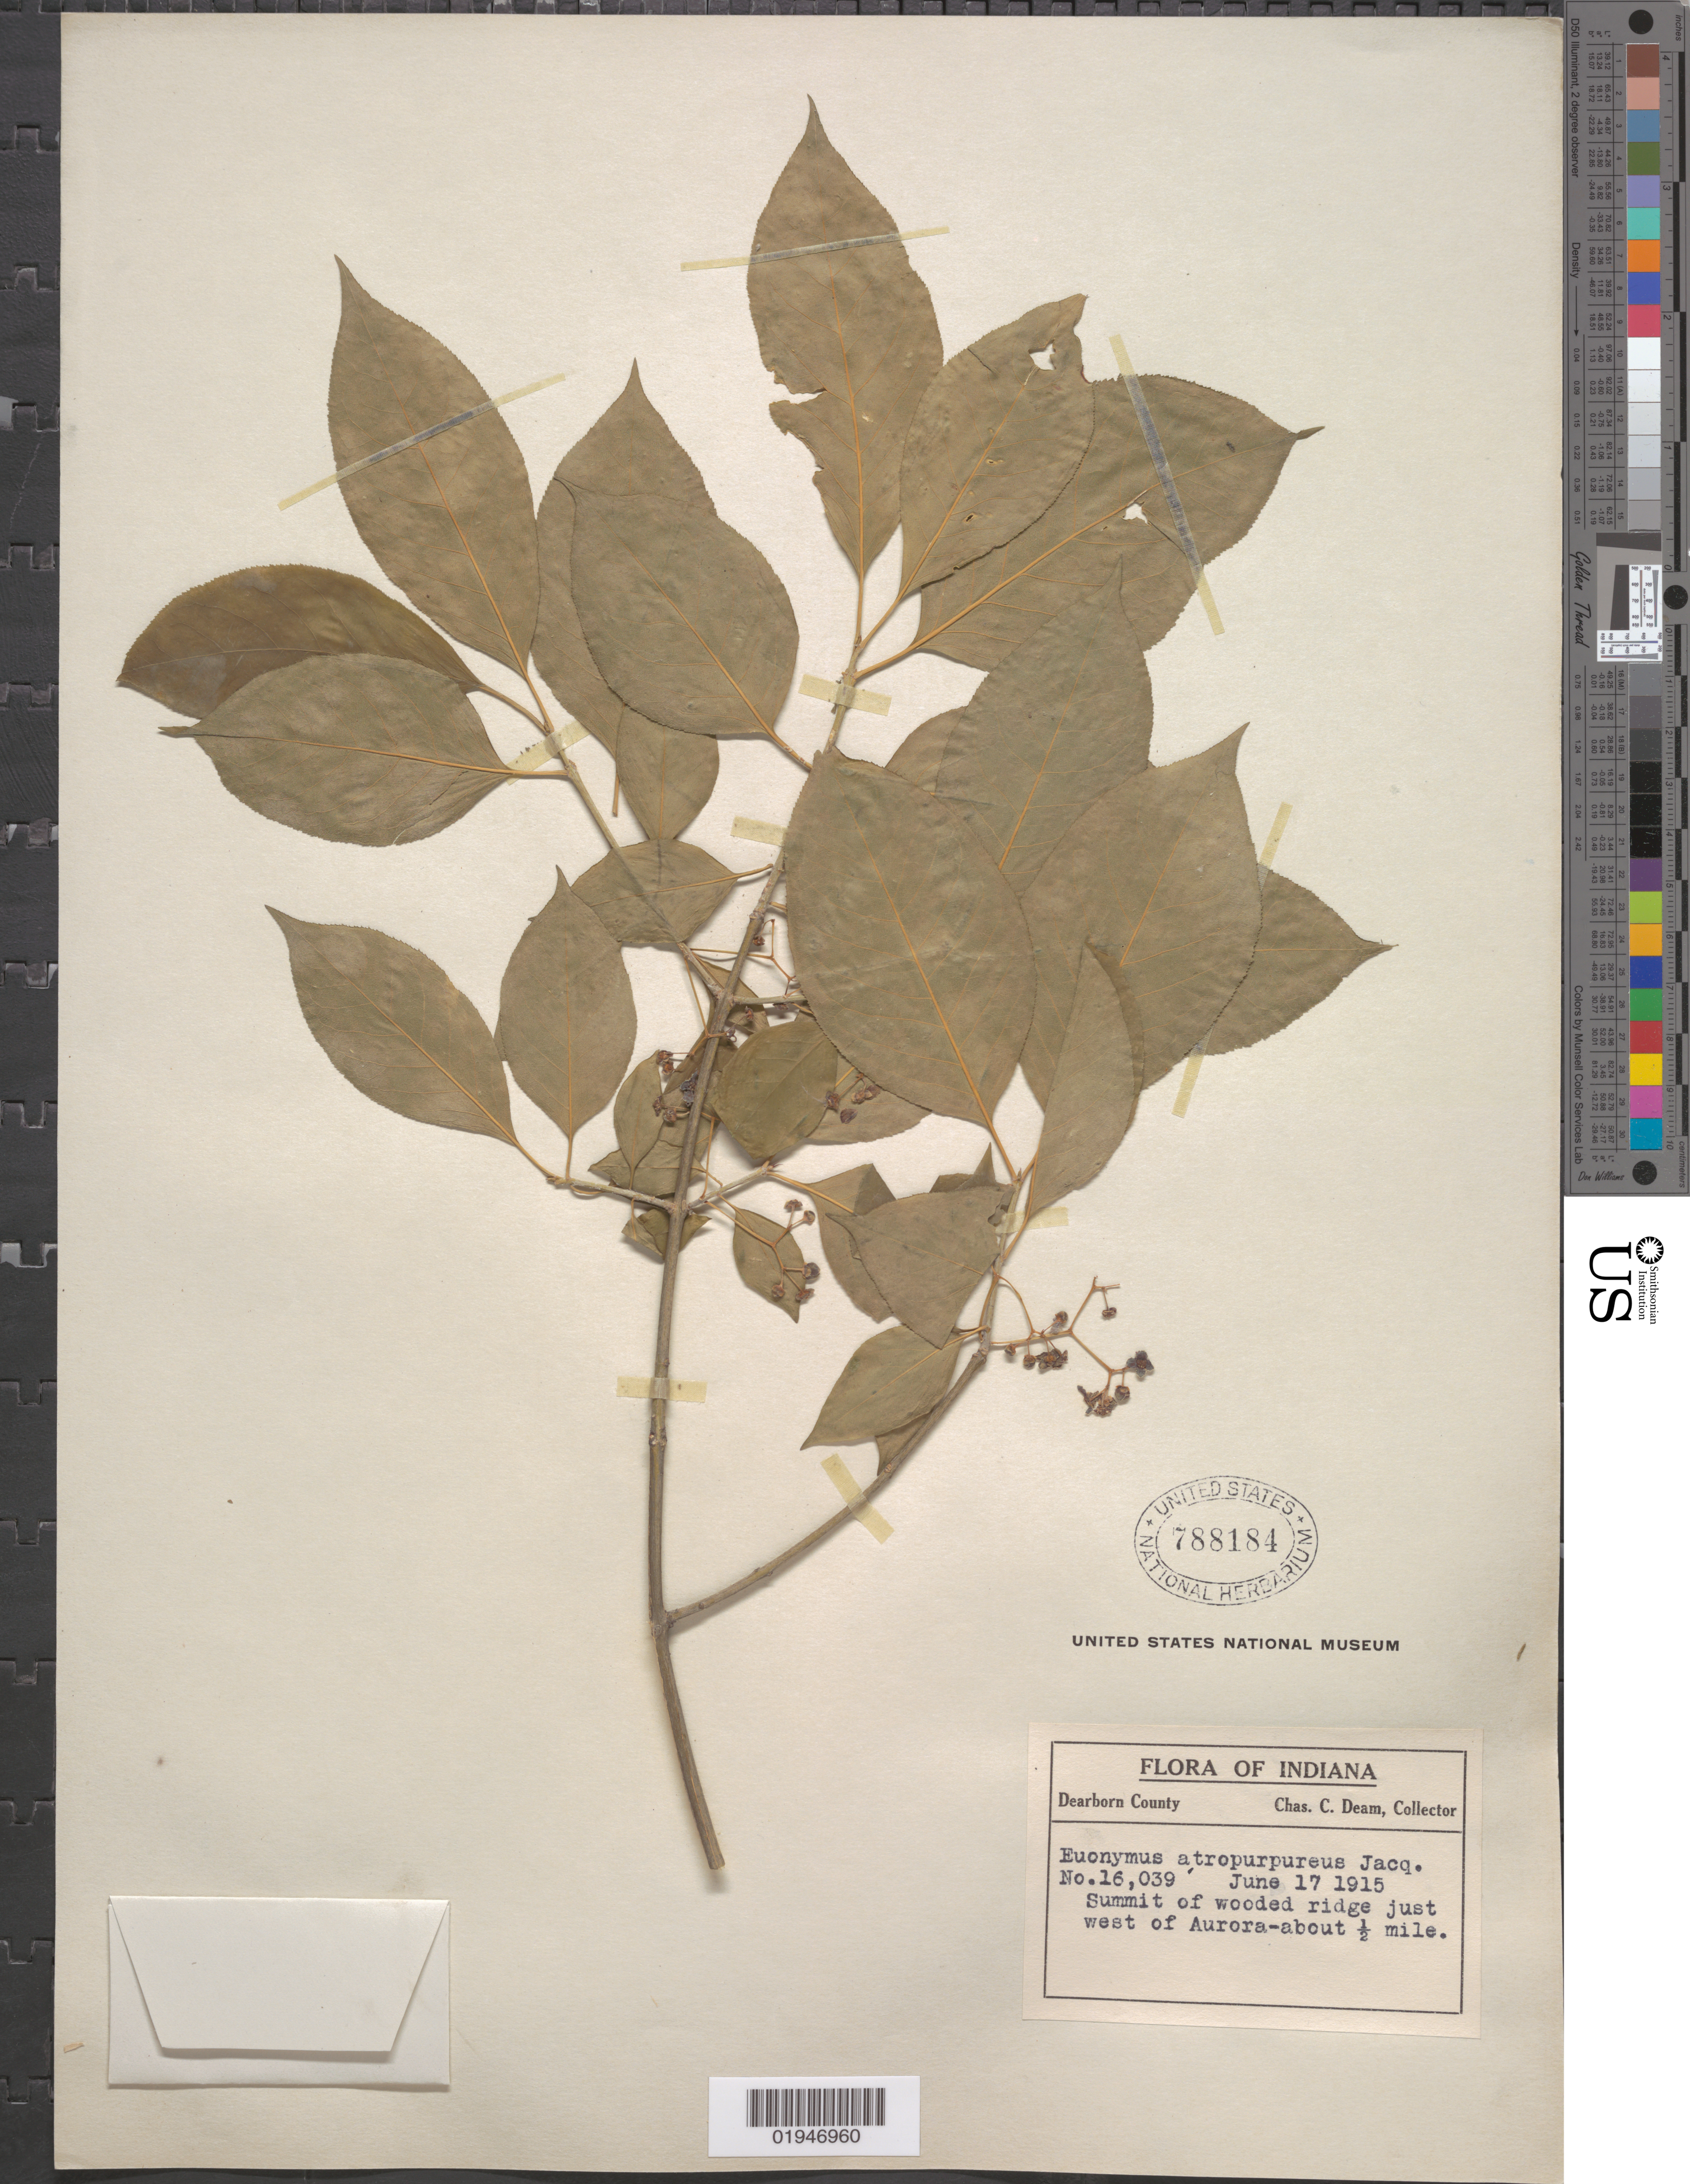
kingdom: Plantae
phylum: Tracheophyta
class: Magnoliopsida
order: Celastrales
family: Celastraceae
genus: Euonymus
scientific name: Euonymus atropurpureus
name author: Jacq.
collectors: C. Dean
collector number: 16039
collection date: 1915-06-17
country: United States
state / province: Indiana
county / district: Dearborn County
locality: Aurora, 1/2 mile west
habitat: Summit of ridge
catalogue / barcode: US 788184